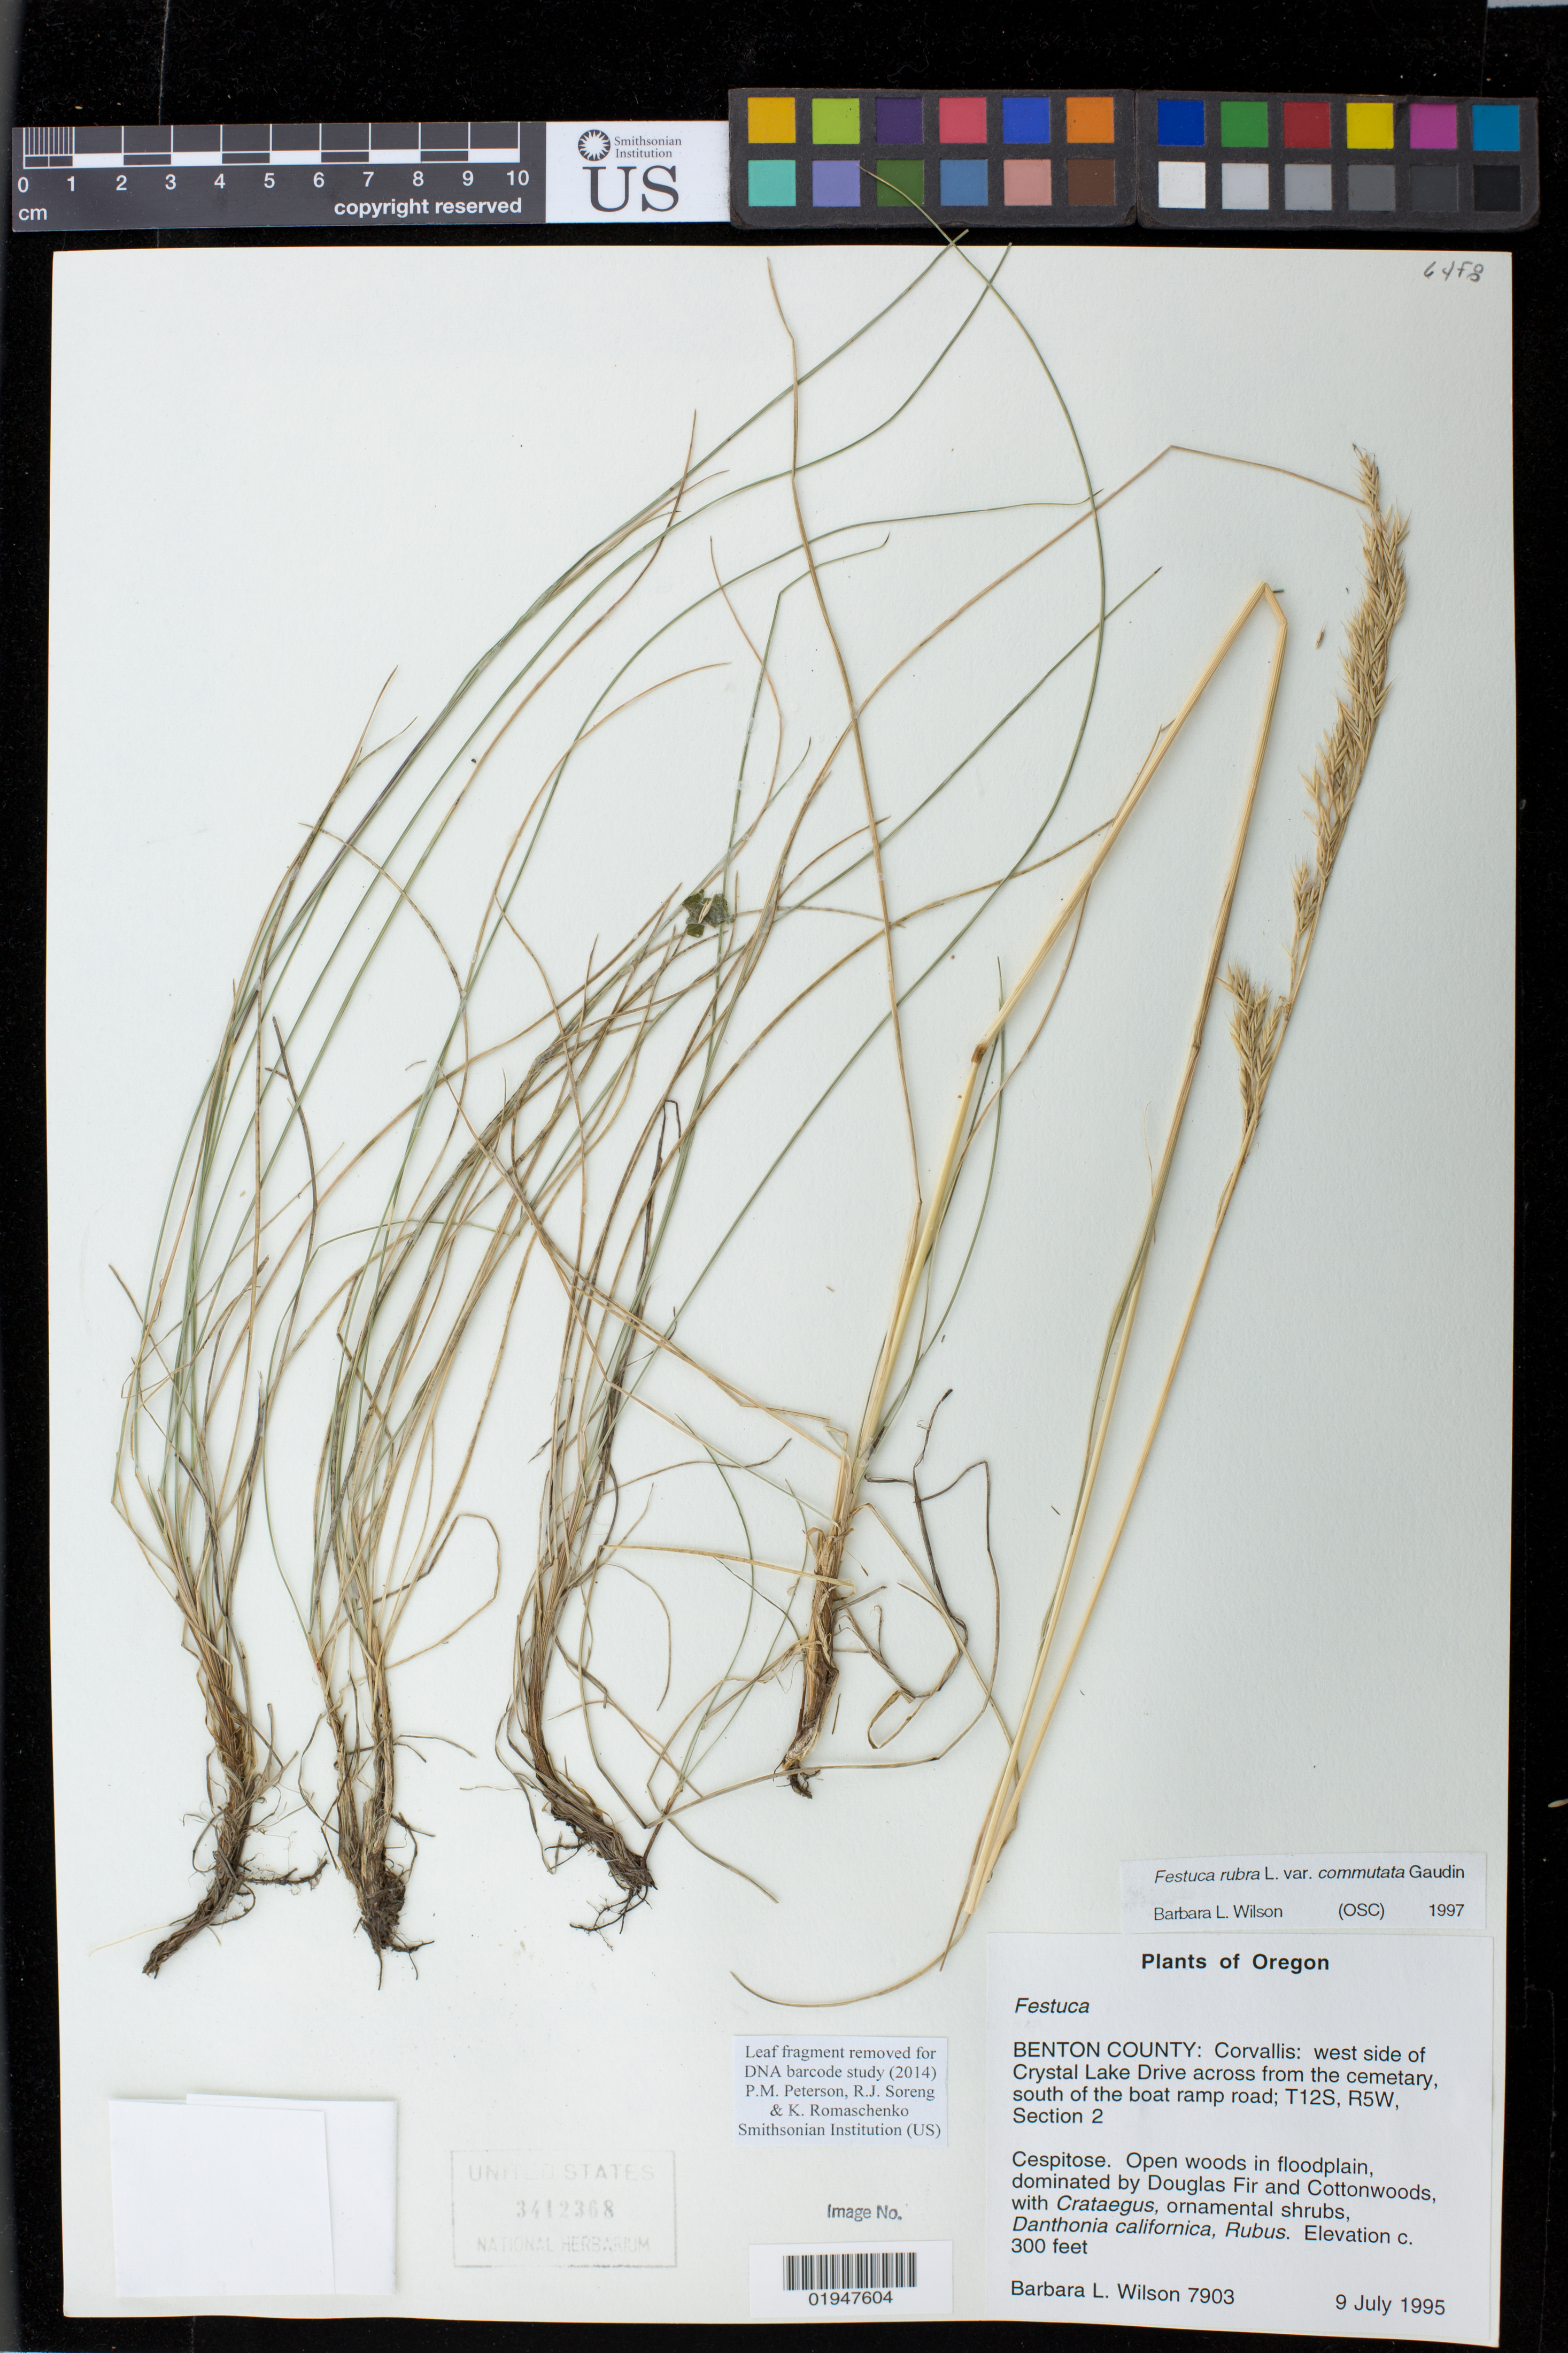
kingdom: Plantae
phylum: Tracheophyta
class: Liliopsida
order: Poales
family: Poaceae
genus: Festuca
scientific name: Festuca rubra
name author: L.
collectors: B. L. Wilson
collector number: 7903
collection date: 1995-07-09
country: United States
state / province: Oregon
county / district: Benton County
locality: Corvallis: west side of Crystal Lake Drive across from the cemetary, south of the boat ramp road; T12S, R5W, Section 2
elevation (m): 91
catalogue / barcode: US 3412368